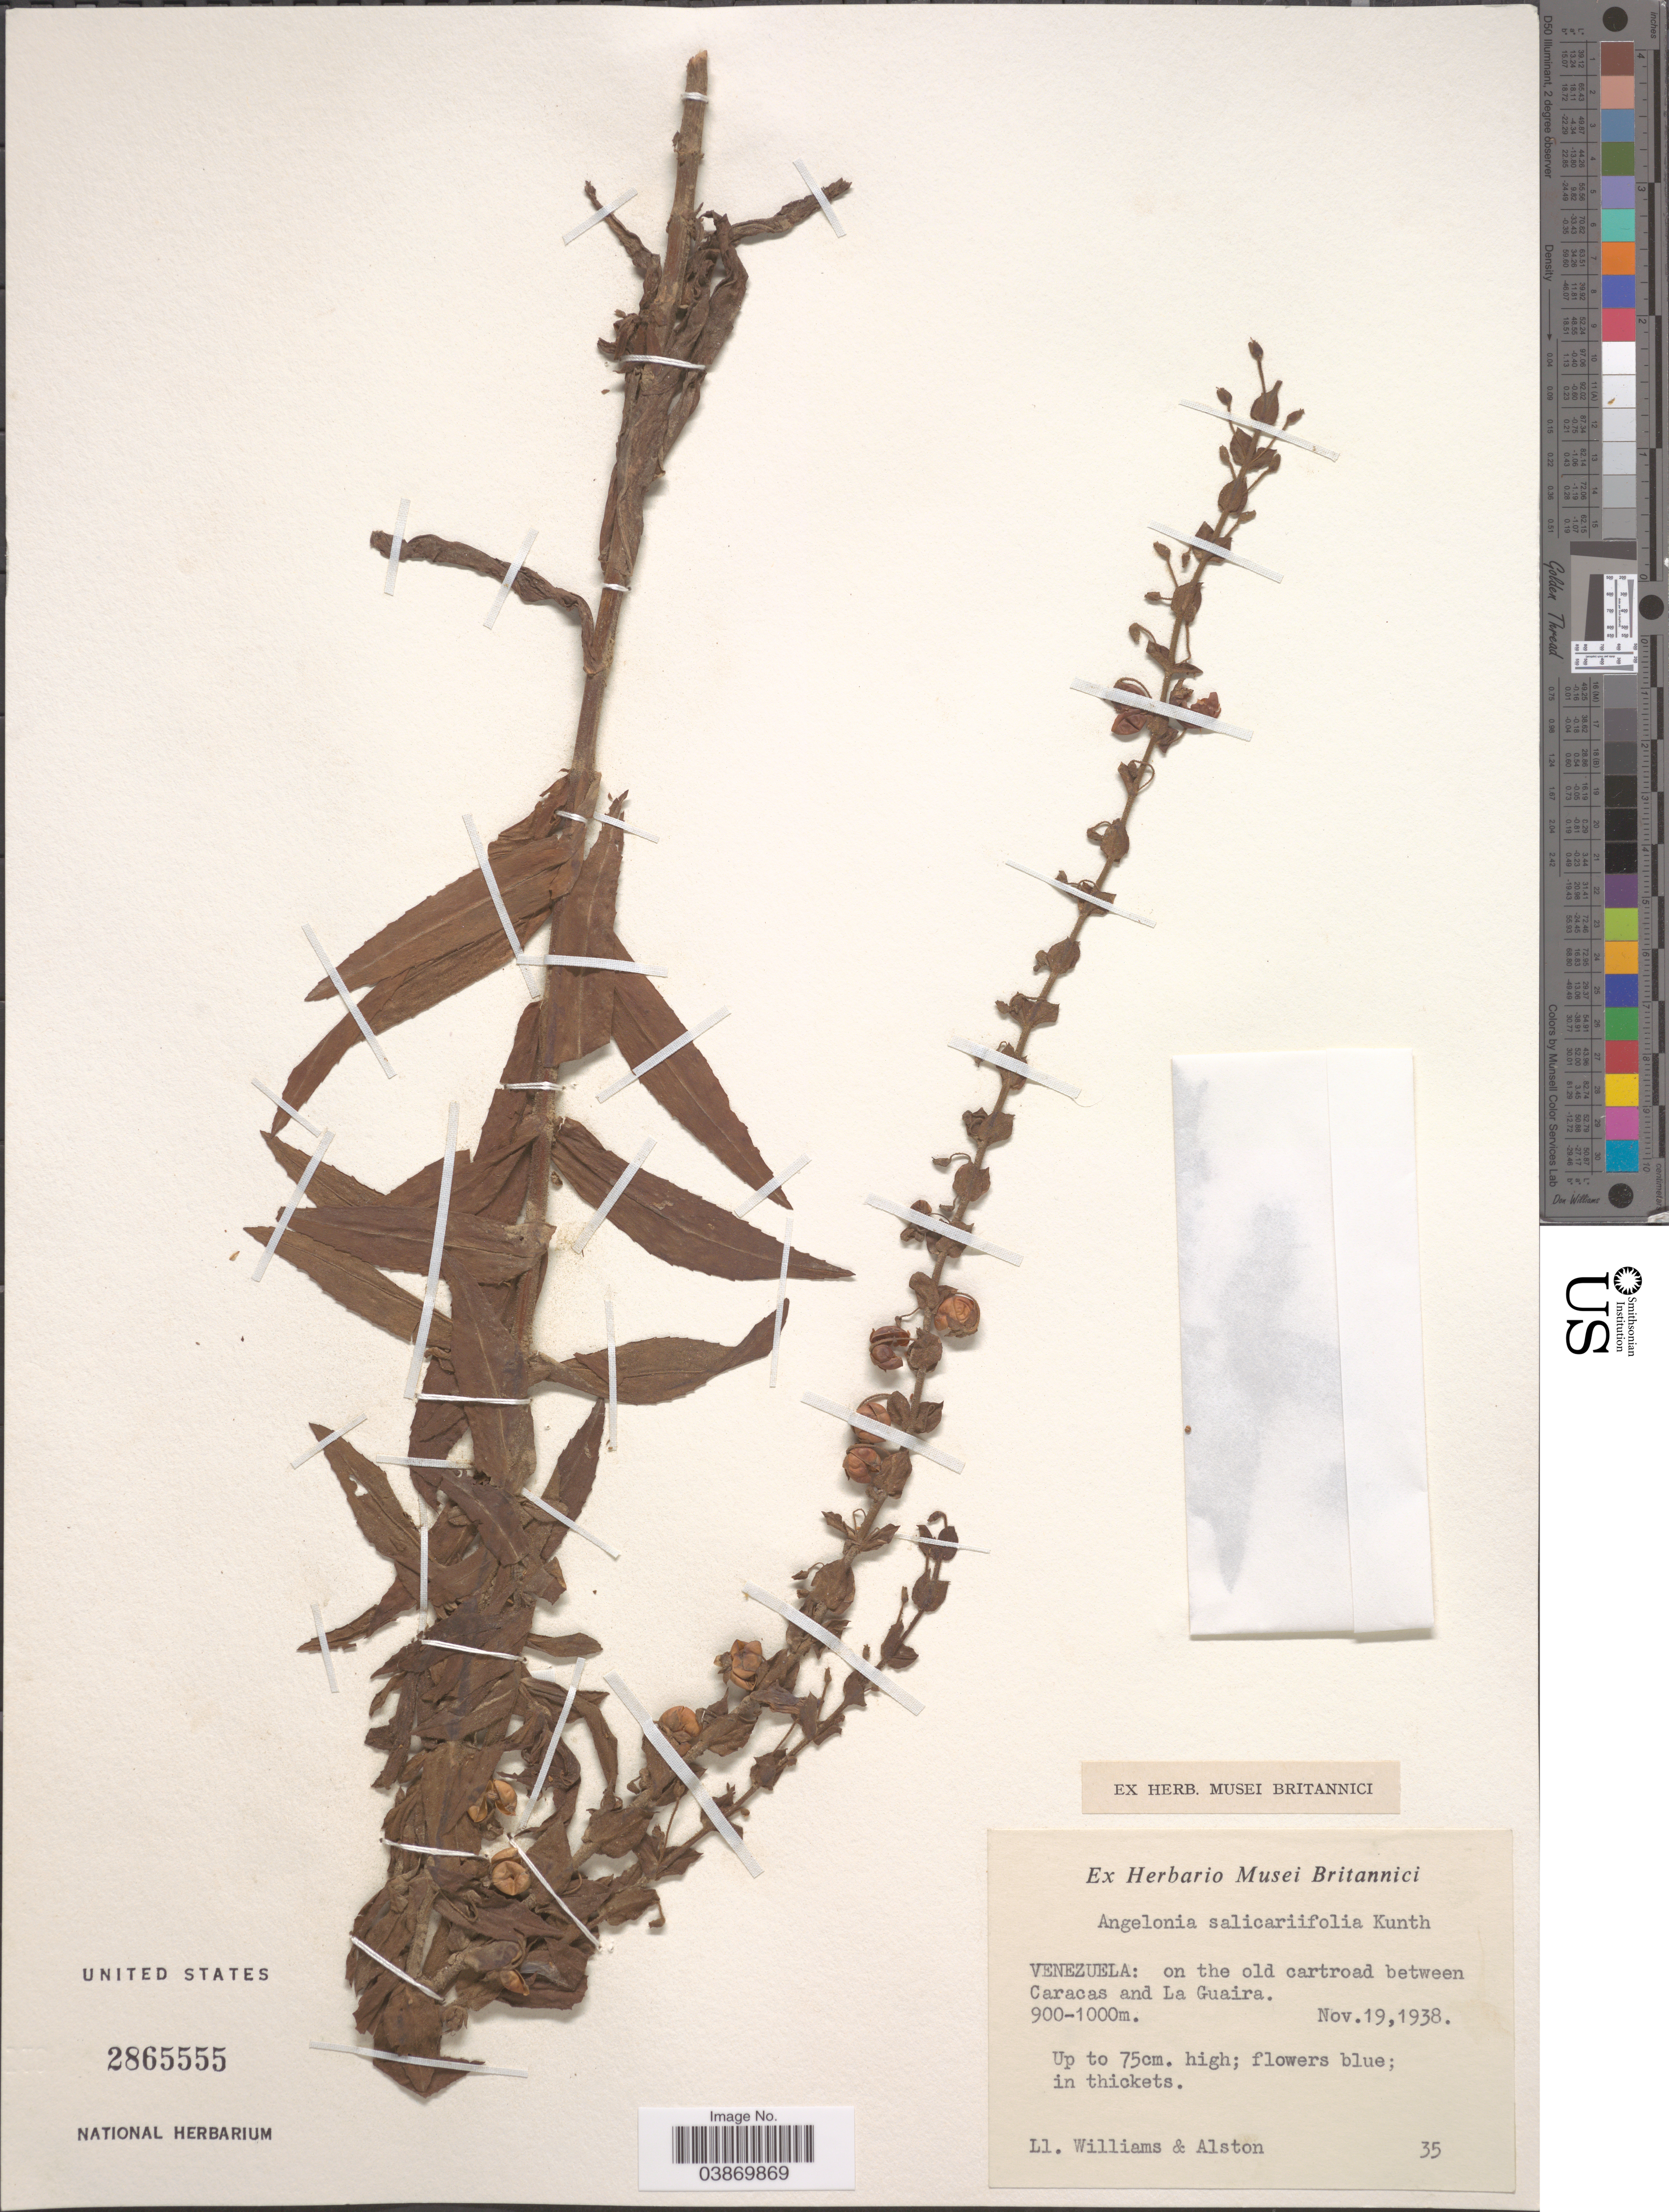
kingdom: Plantae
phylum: Tracheophyta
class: Magnoliopsida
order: Lamiales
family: Plantaginaceae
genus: Angelonia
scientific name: Angelonia salicariifolia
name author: Bonpl.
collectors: Ll. Williams & Alston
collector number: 35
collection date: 1938-11-19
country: Venezuela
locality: On the old cartroad between Caracas and La Guaira.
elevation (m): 900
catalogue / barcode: US 2865555